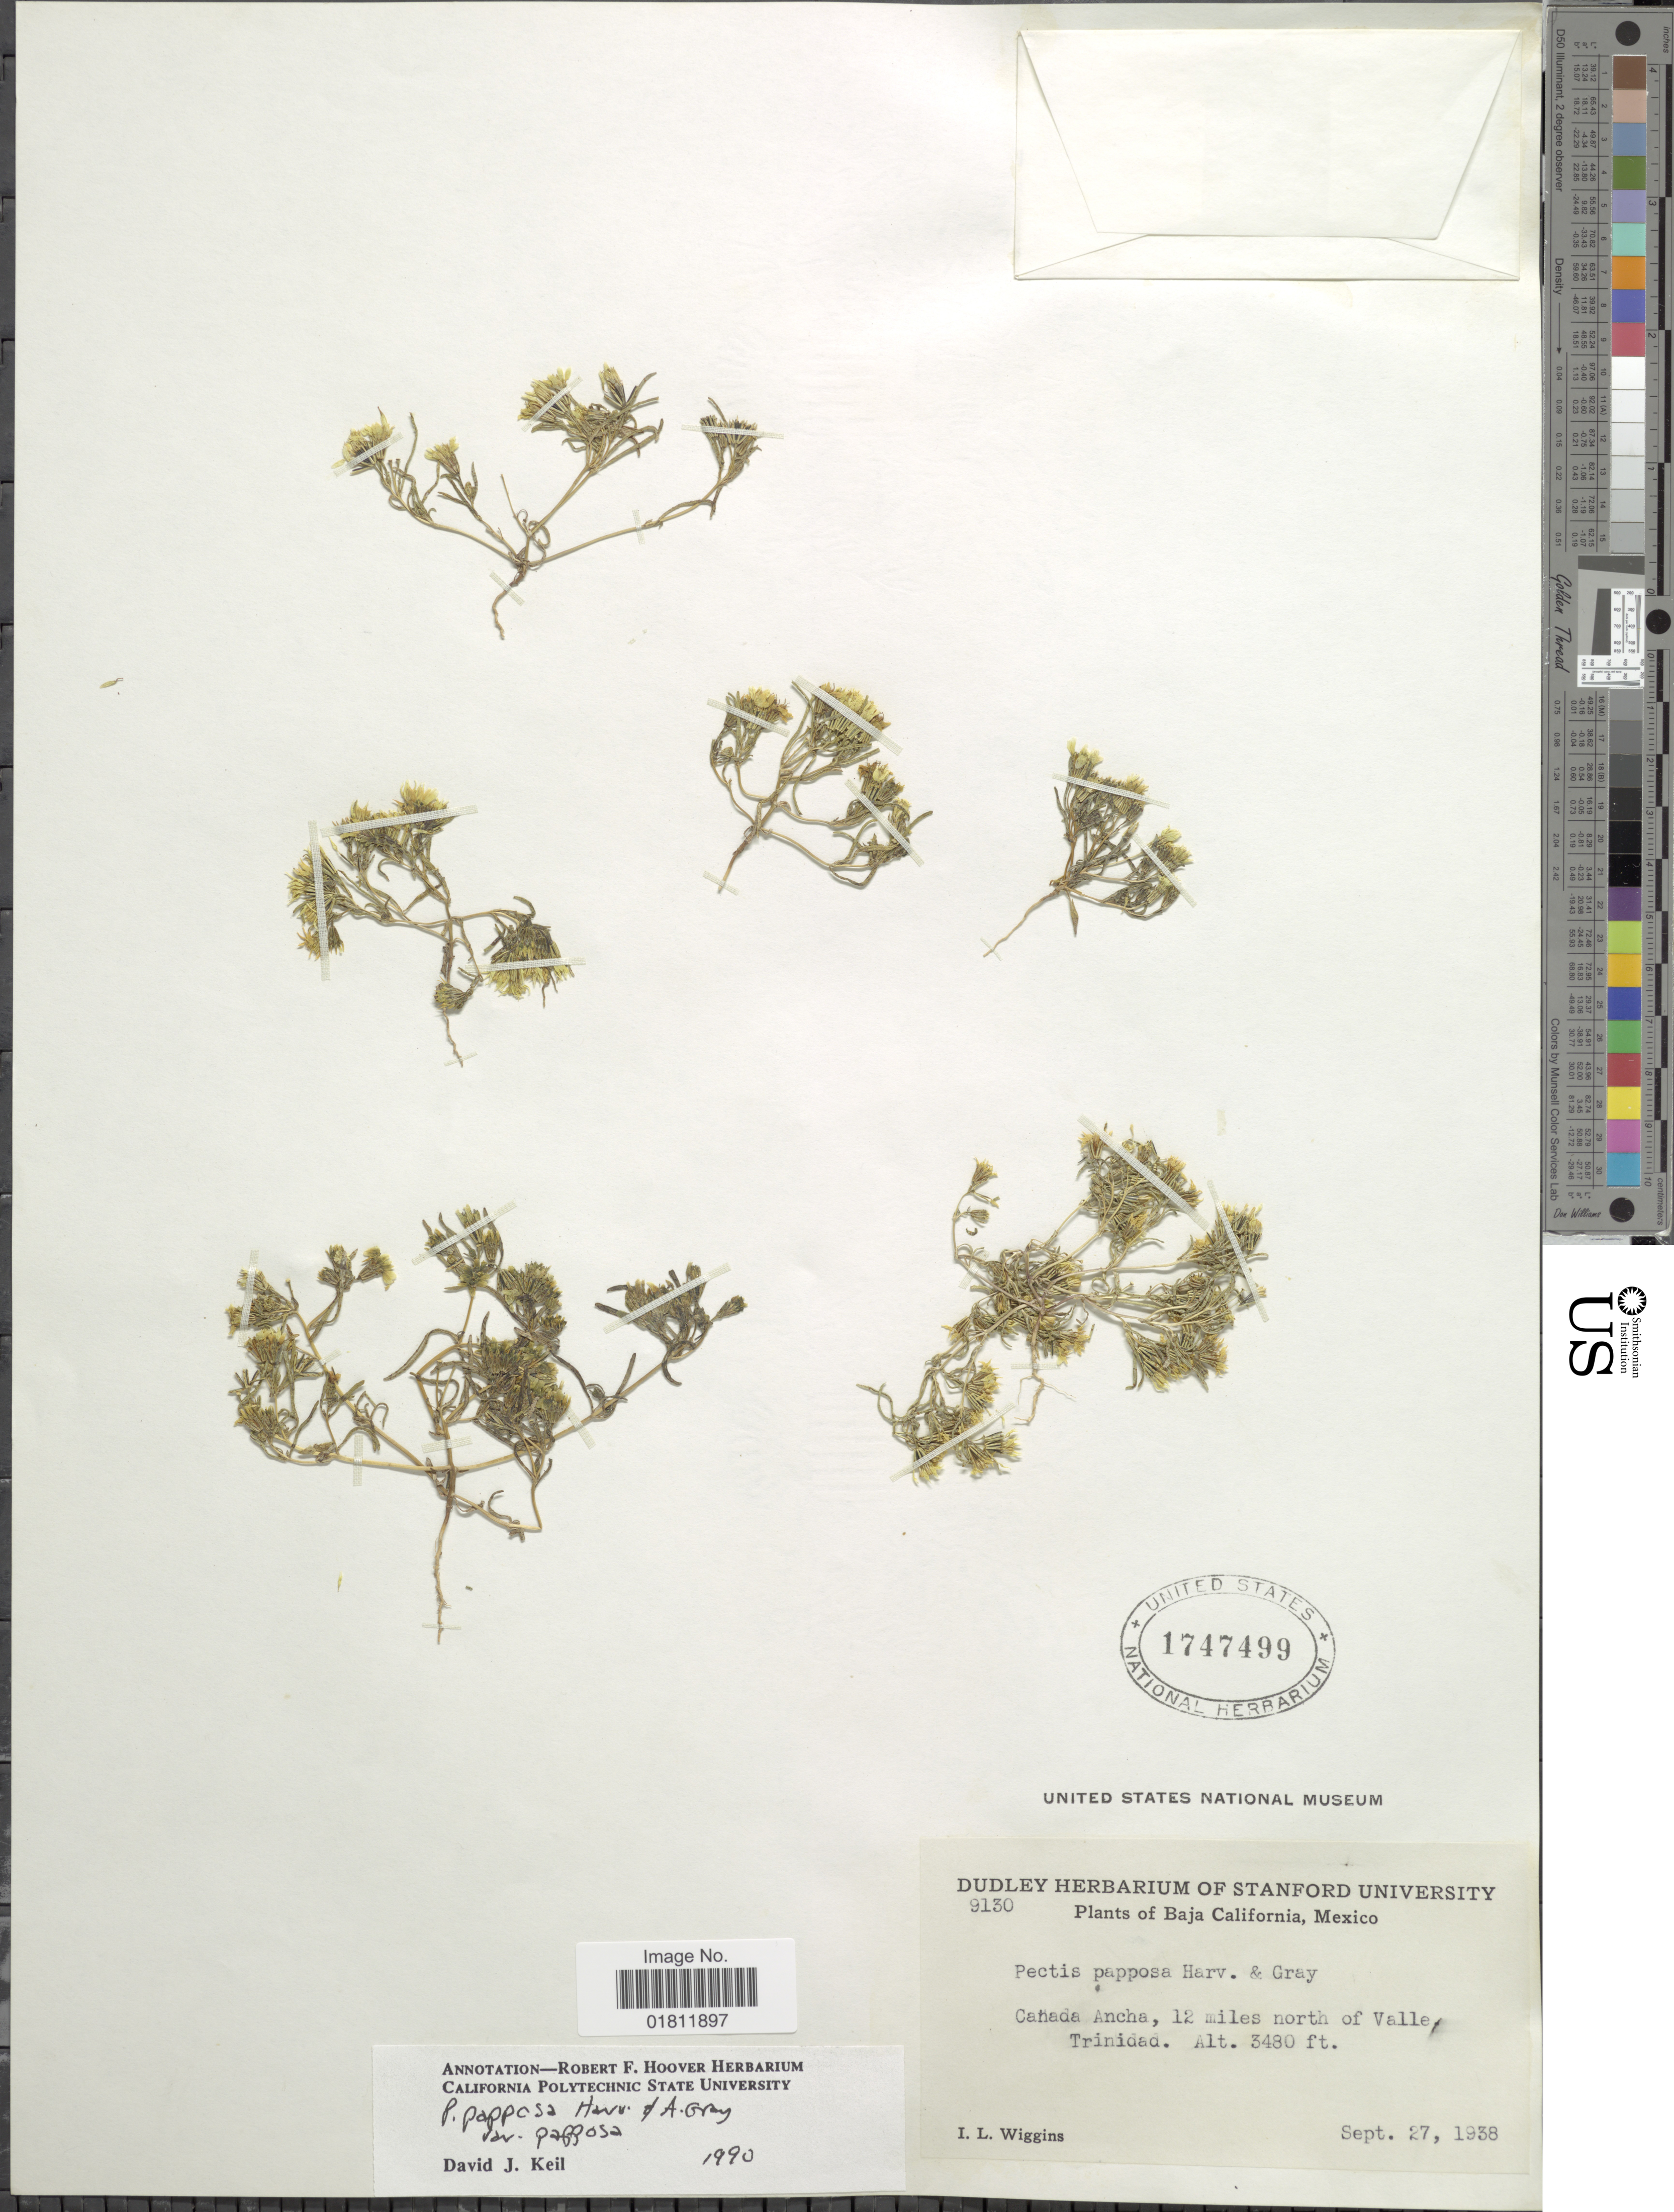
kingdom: Plantae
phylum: Tracheophyta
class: Magnoliopsida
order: Asterales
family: Asteraceae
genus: Pectis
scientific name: Pectis papposa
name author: Harv. & A. Gray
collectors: I. L. Wiggins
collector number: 9130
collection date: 1938-09-27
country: Mexico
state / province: Baja California Sur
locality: Baja California. Mexico. Cahada Ancho, 12 miles north of Valle Trinidad.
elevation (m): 1061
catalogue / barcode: US 1747499